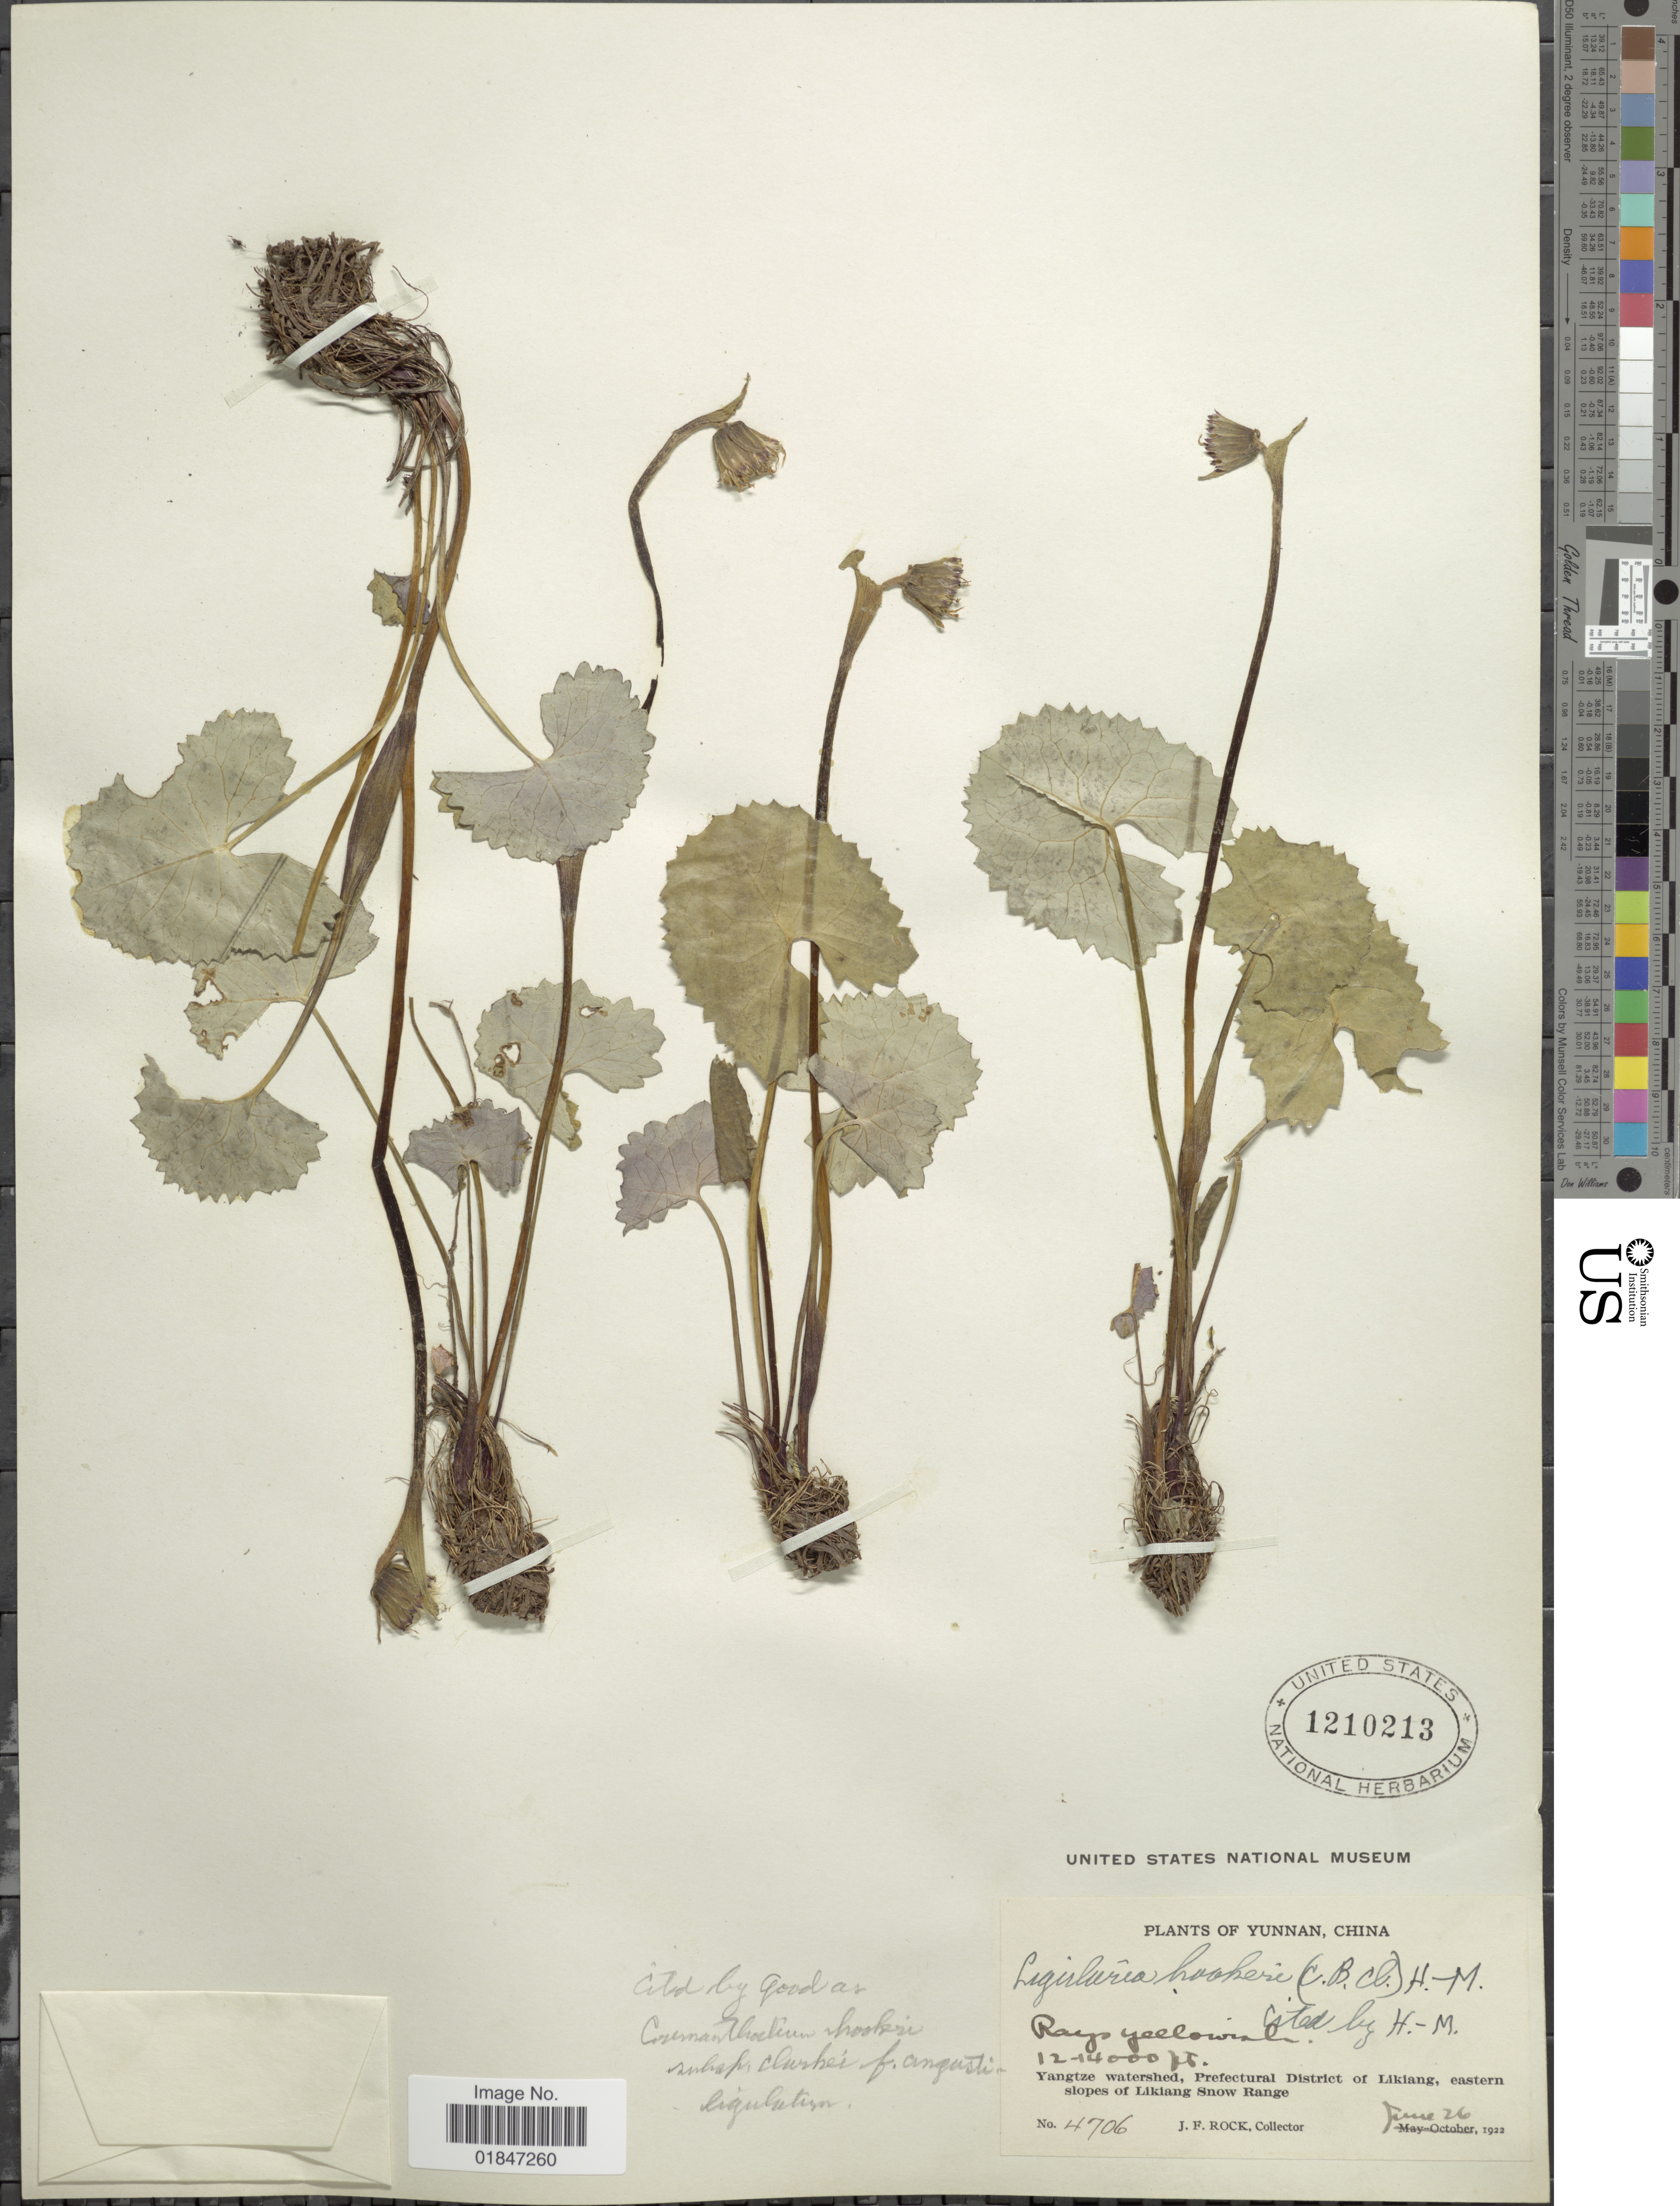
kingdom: Plantae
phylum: Tracheophyta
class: Magnoliopsida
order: Asterales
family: Asteraceae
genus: Ligularia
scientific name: Ligularia hookeri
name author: (C.B. Clarke) Hand.-Mazz.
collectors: J. Rock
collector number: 4706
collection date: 1922-06-26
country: China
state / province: Yunnan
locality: Yunnan, China. Yangtze watershed, Prefectual District of Likiang, eastern slopes of Likiang Snow Range.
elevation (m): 3658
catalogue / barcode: US 1210213